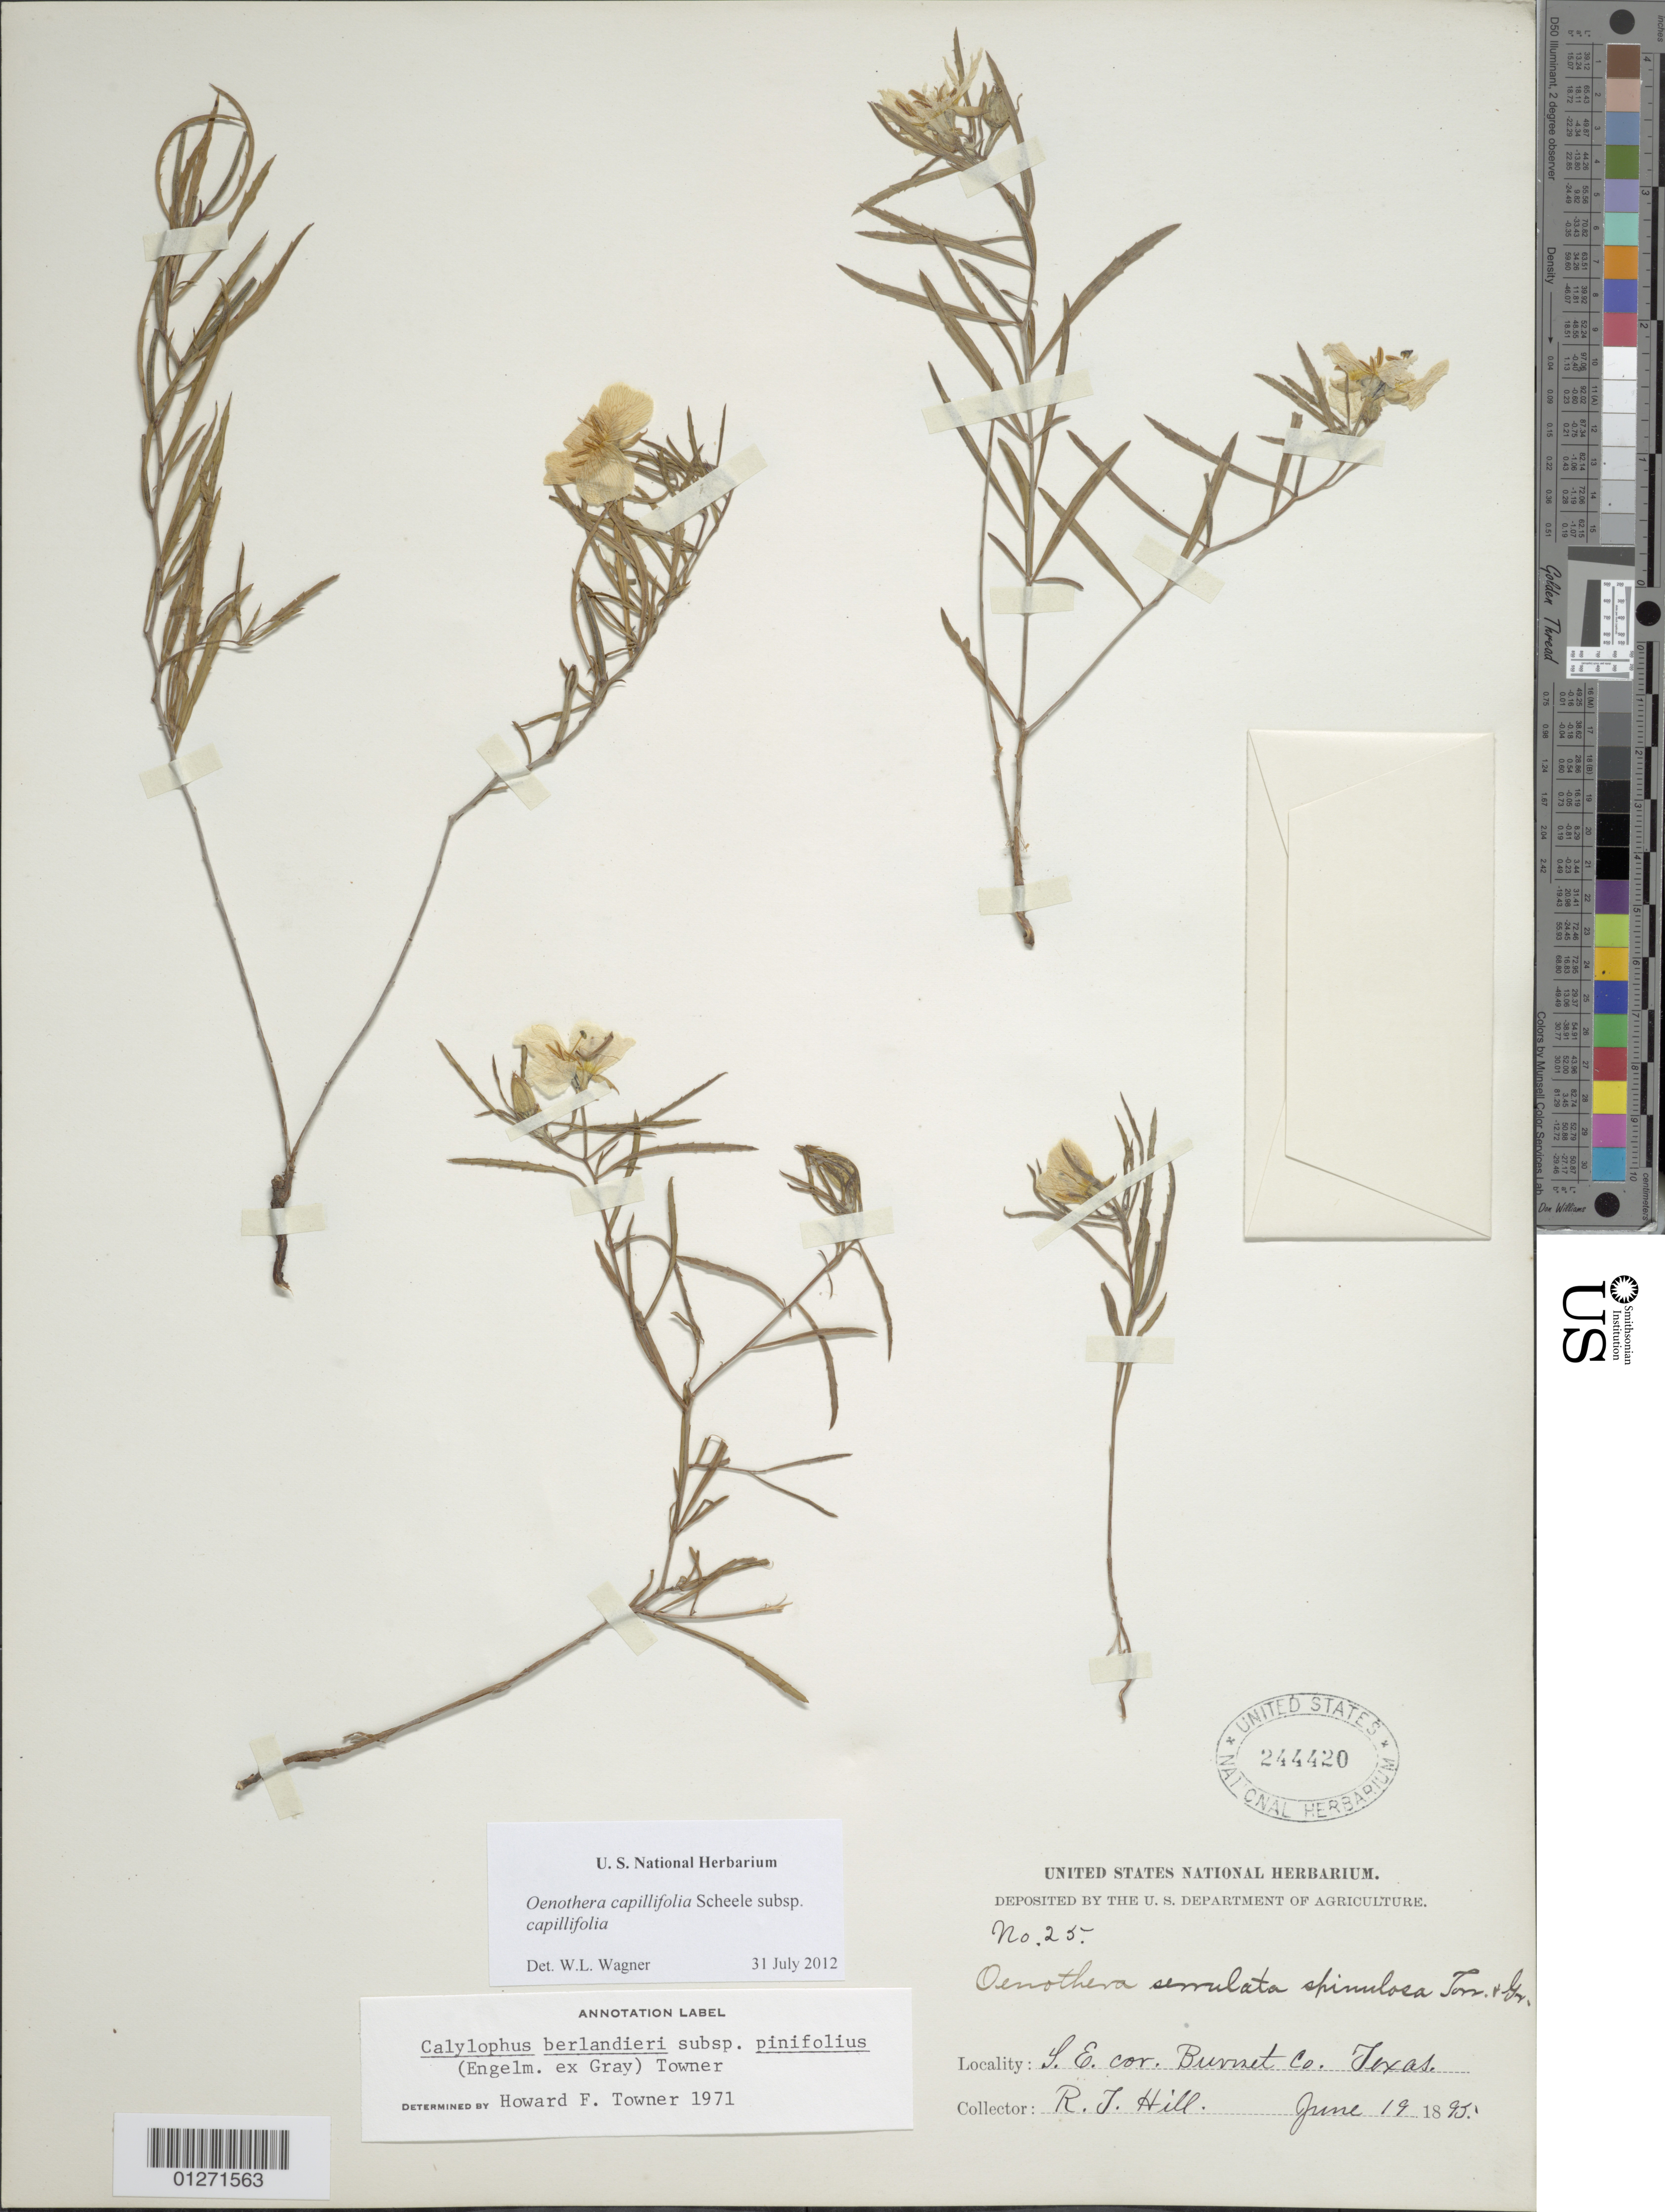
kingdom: Plantae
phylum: Tracheophyta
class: Magnoliopsida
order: Myrtales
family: Onagraceae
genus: Oenothera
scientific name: Oenothera capillifolia subsp. capillifolia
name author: Scheele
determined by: Wagner, W. L., (BOT), Smithsonian Institution - National Museum of Natural History (UNITED STATES)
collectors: P. J. R. Hill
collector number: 25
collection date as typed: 19 Jun 1895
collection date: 1895-06-19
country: United States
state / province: Texas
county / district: Burnet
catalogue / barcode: US 244420